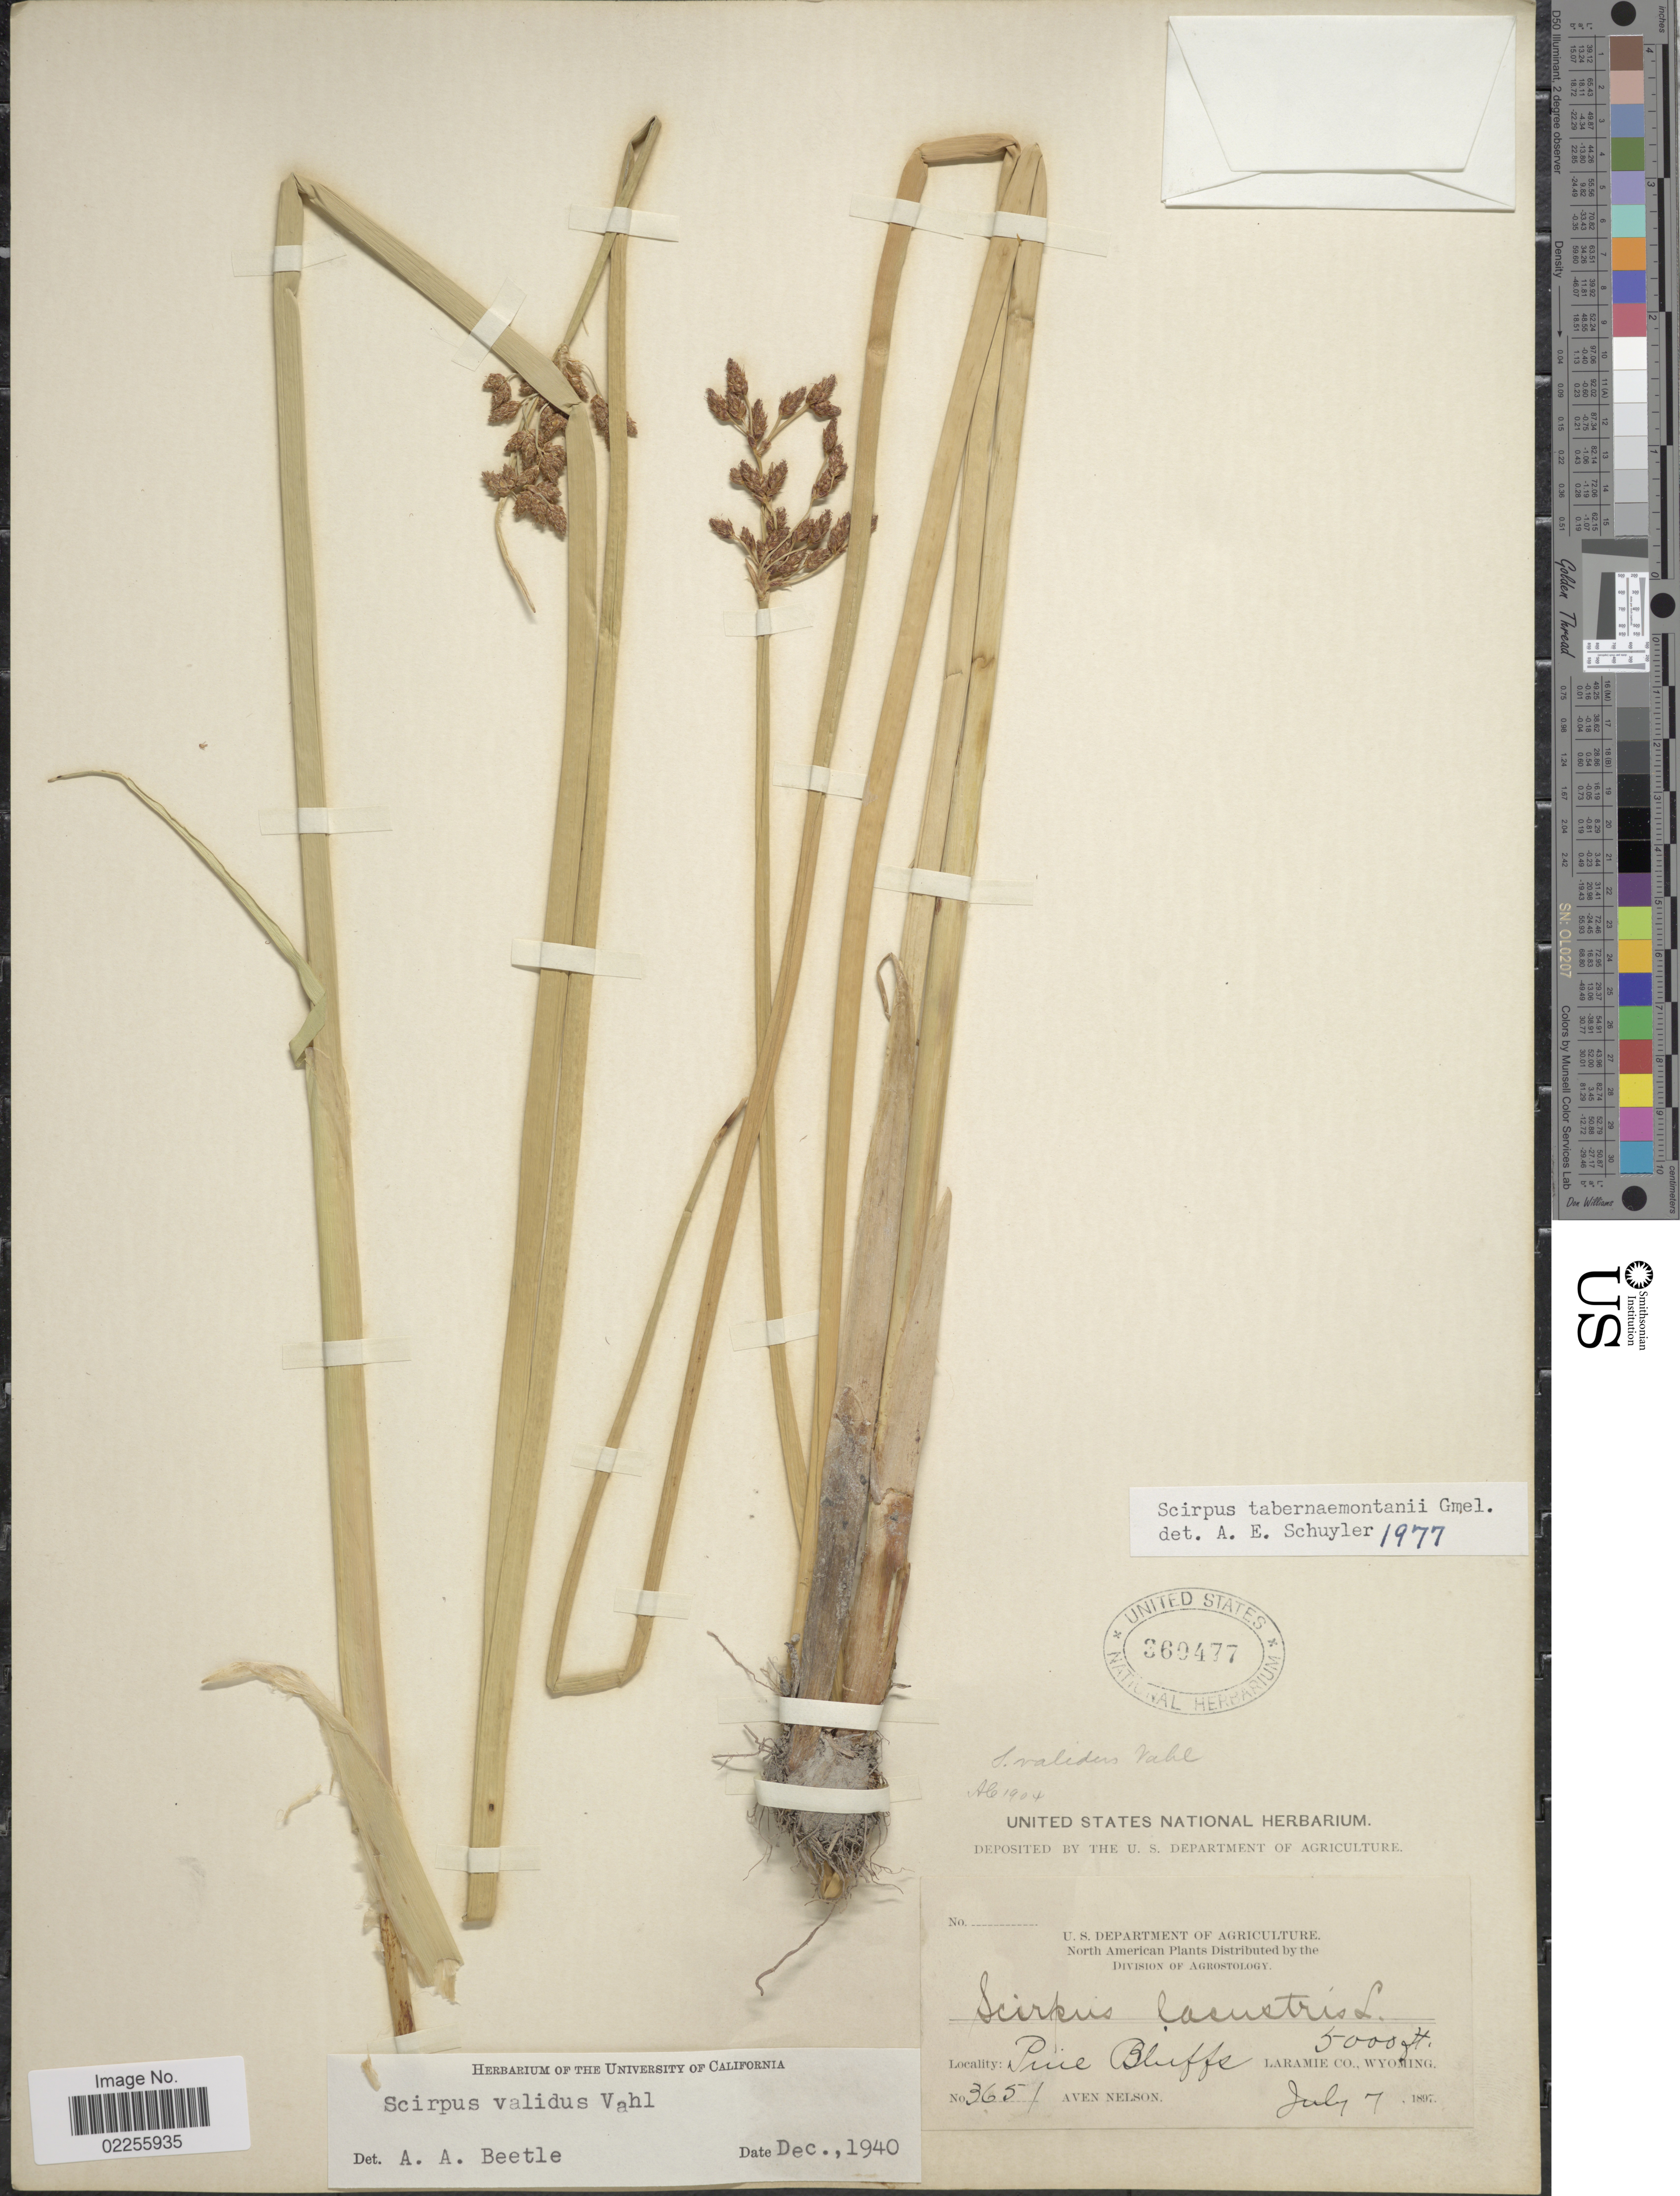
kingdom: Plantae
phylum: Tracheophyta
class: Liliopsida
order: Poales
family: Cyperaceae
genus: Schoenoplectus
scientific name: Schoenoplectus tabernaemontani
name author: (C.C. Gmel.) Palla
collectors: A. Nelson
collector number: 3651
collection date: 1897-07-07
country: United States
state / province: Wyoming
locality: Pine Bluffs, Laramie Co.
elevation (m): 1524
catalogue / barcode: US 360477